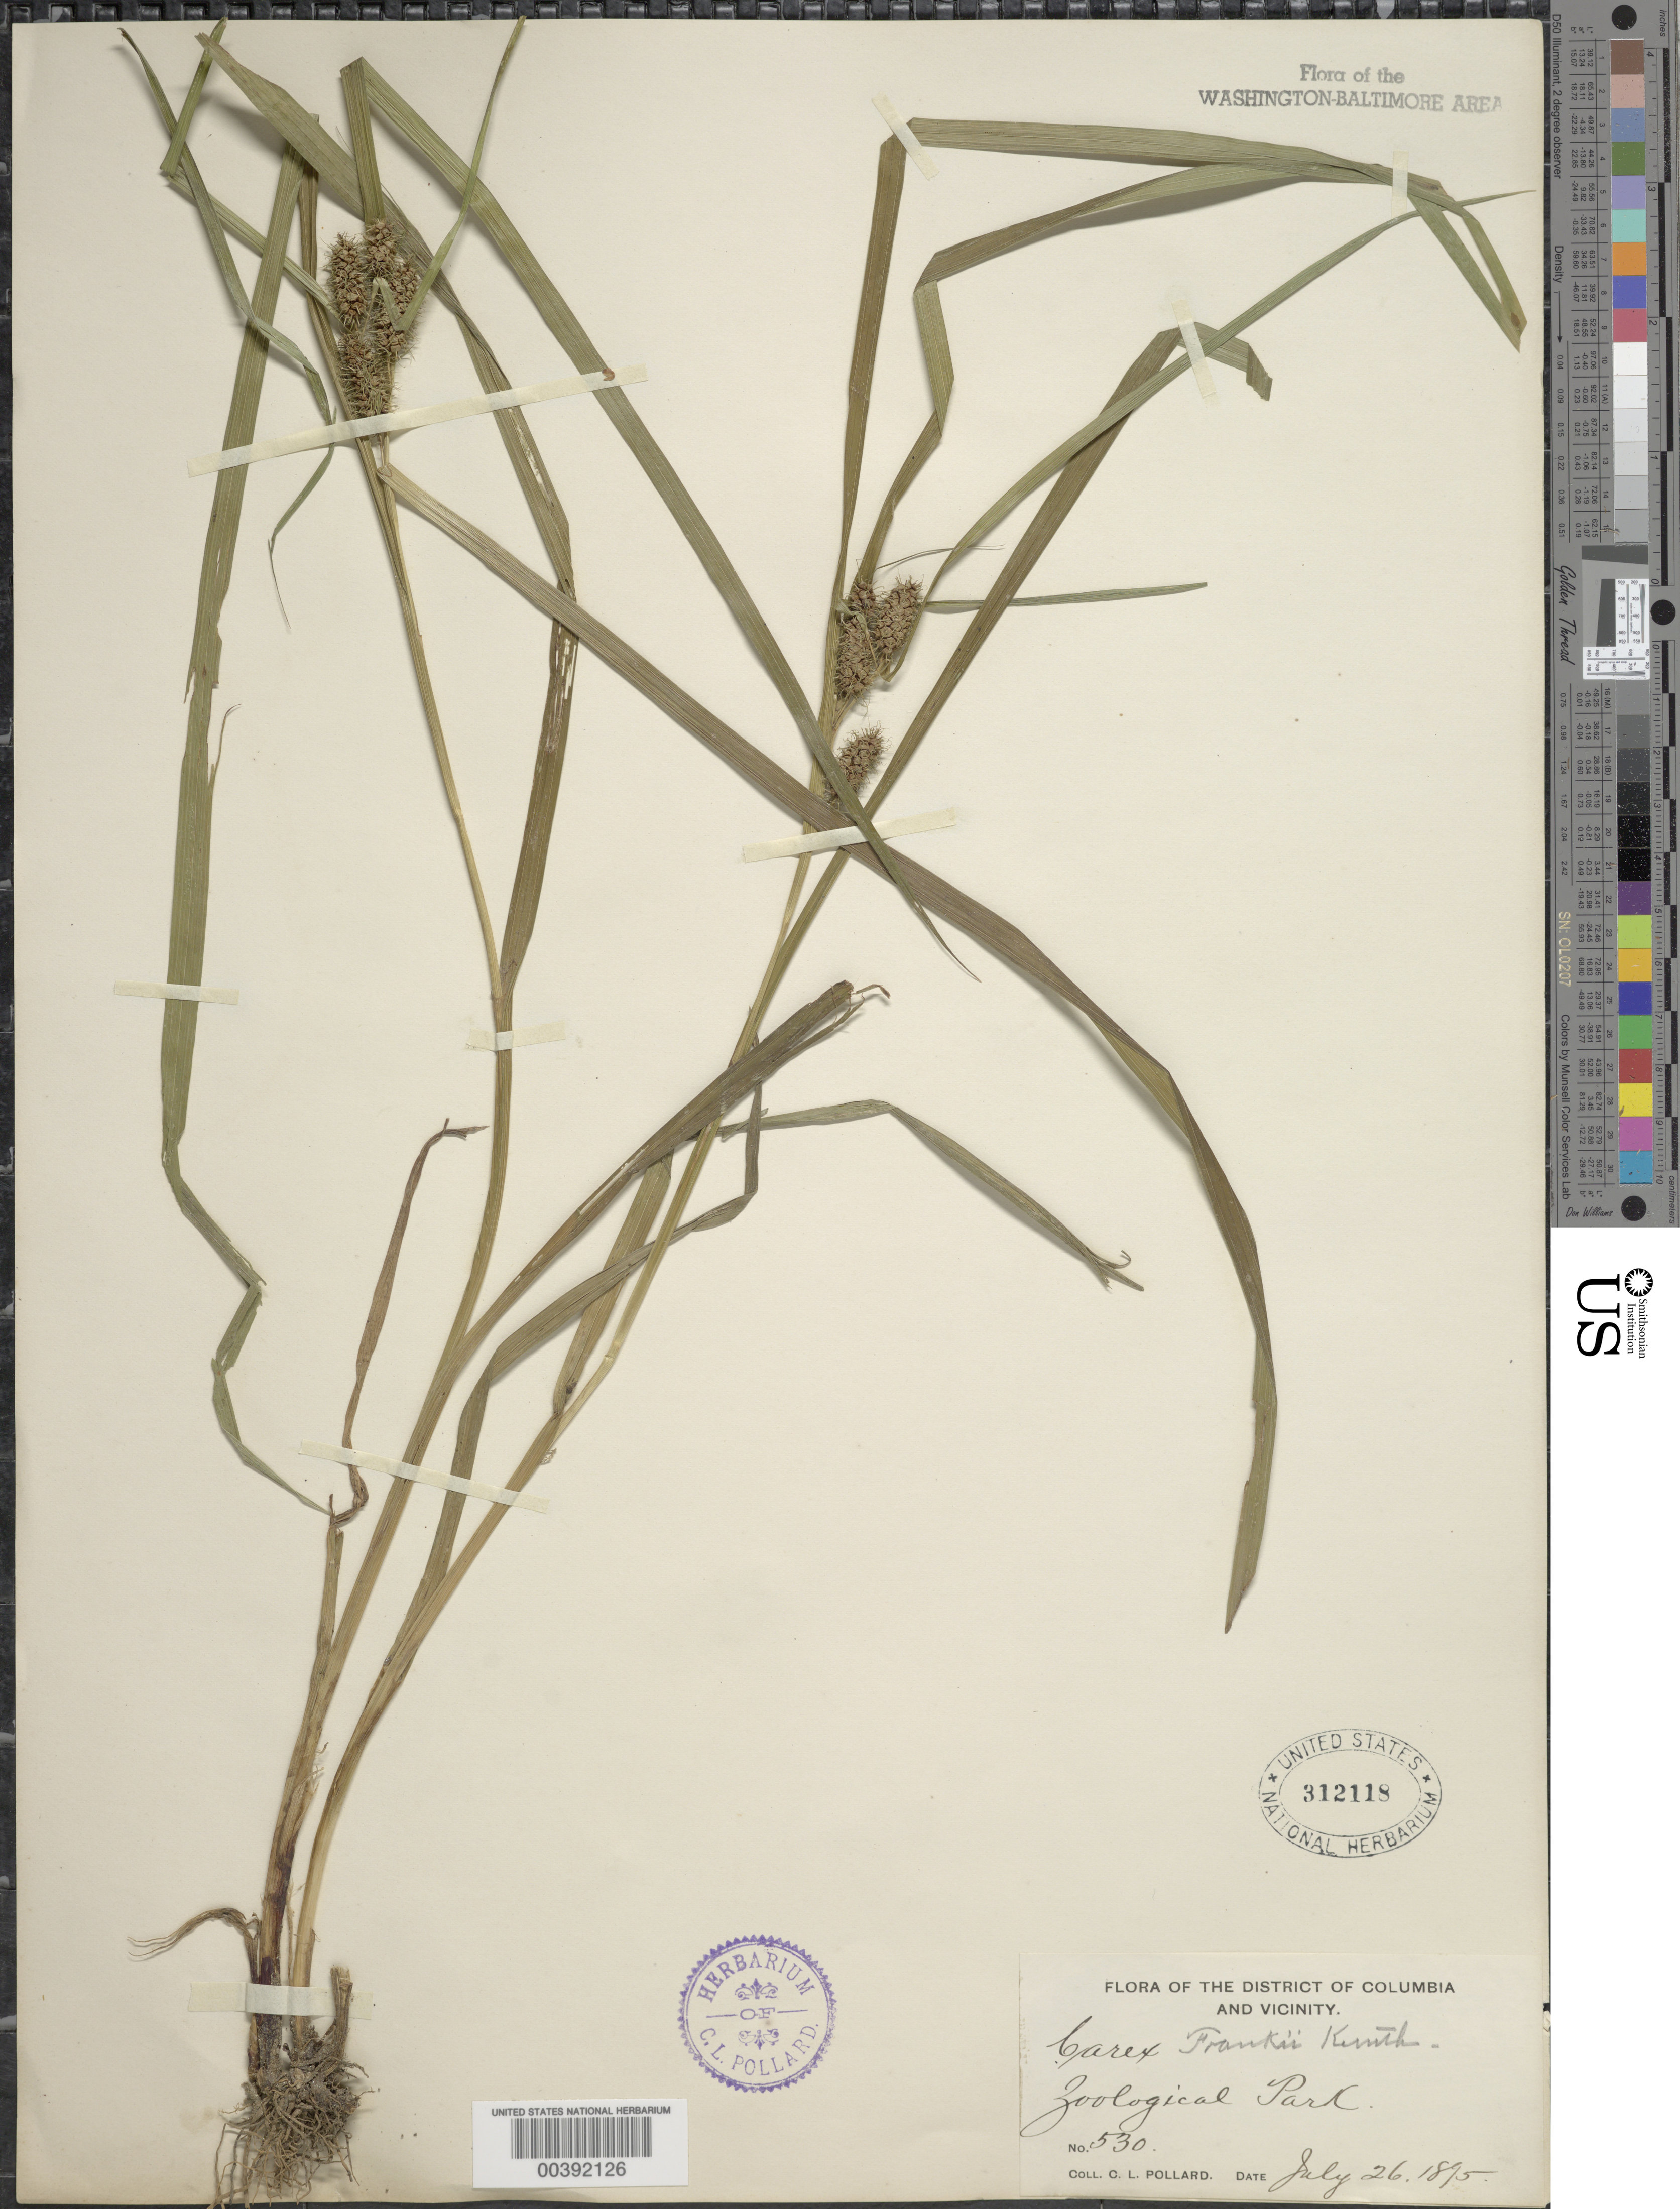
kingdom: Plantae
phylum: Tracheophyta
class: Liliopsida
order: Poales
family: Cyperaceae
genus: Carex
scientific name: Carex frankii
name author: Kunth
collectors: C. L. Pollard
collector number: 530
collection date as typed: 26 Jul 1895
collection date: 1895-07-26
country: United States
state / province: District of Columbia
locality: Zoological Park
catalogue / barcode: US 312118